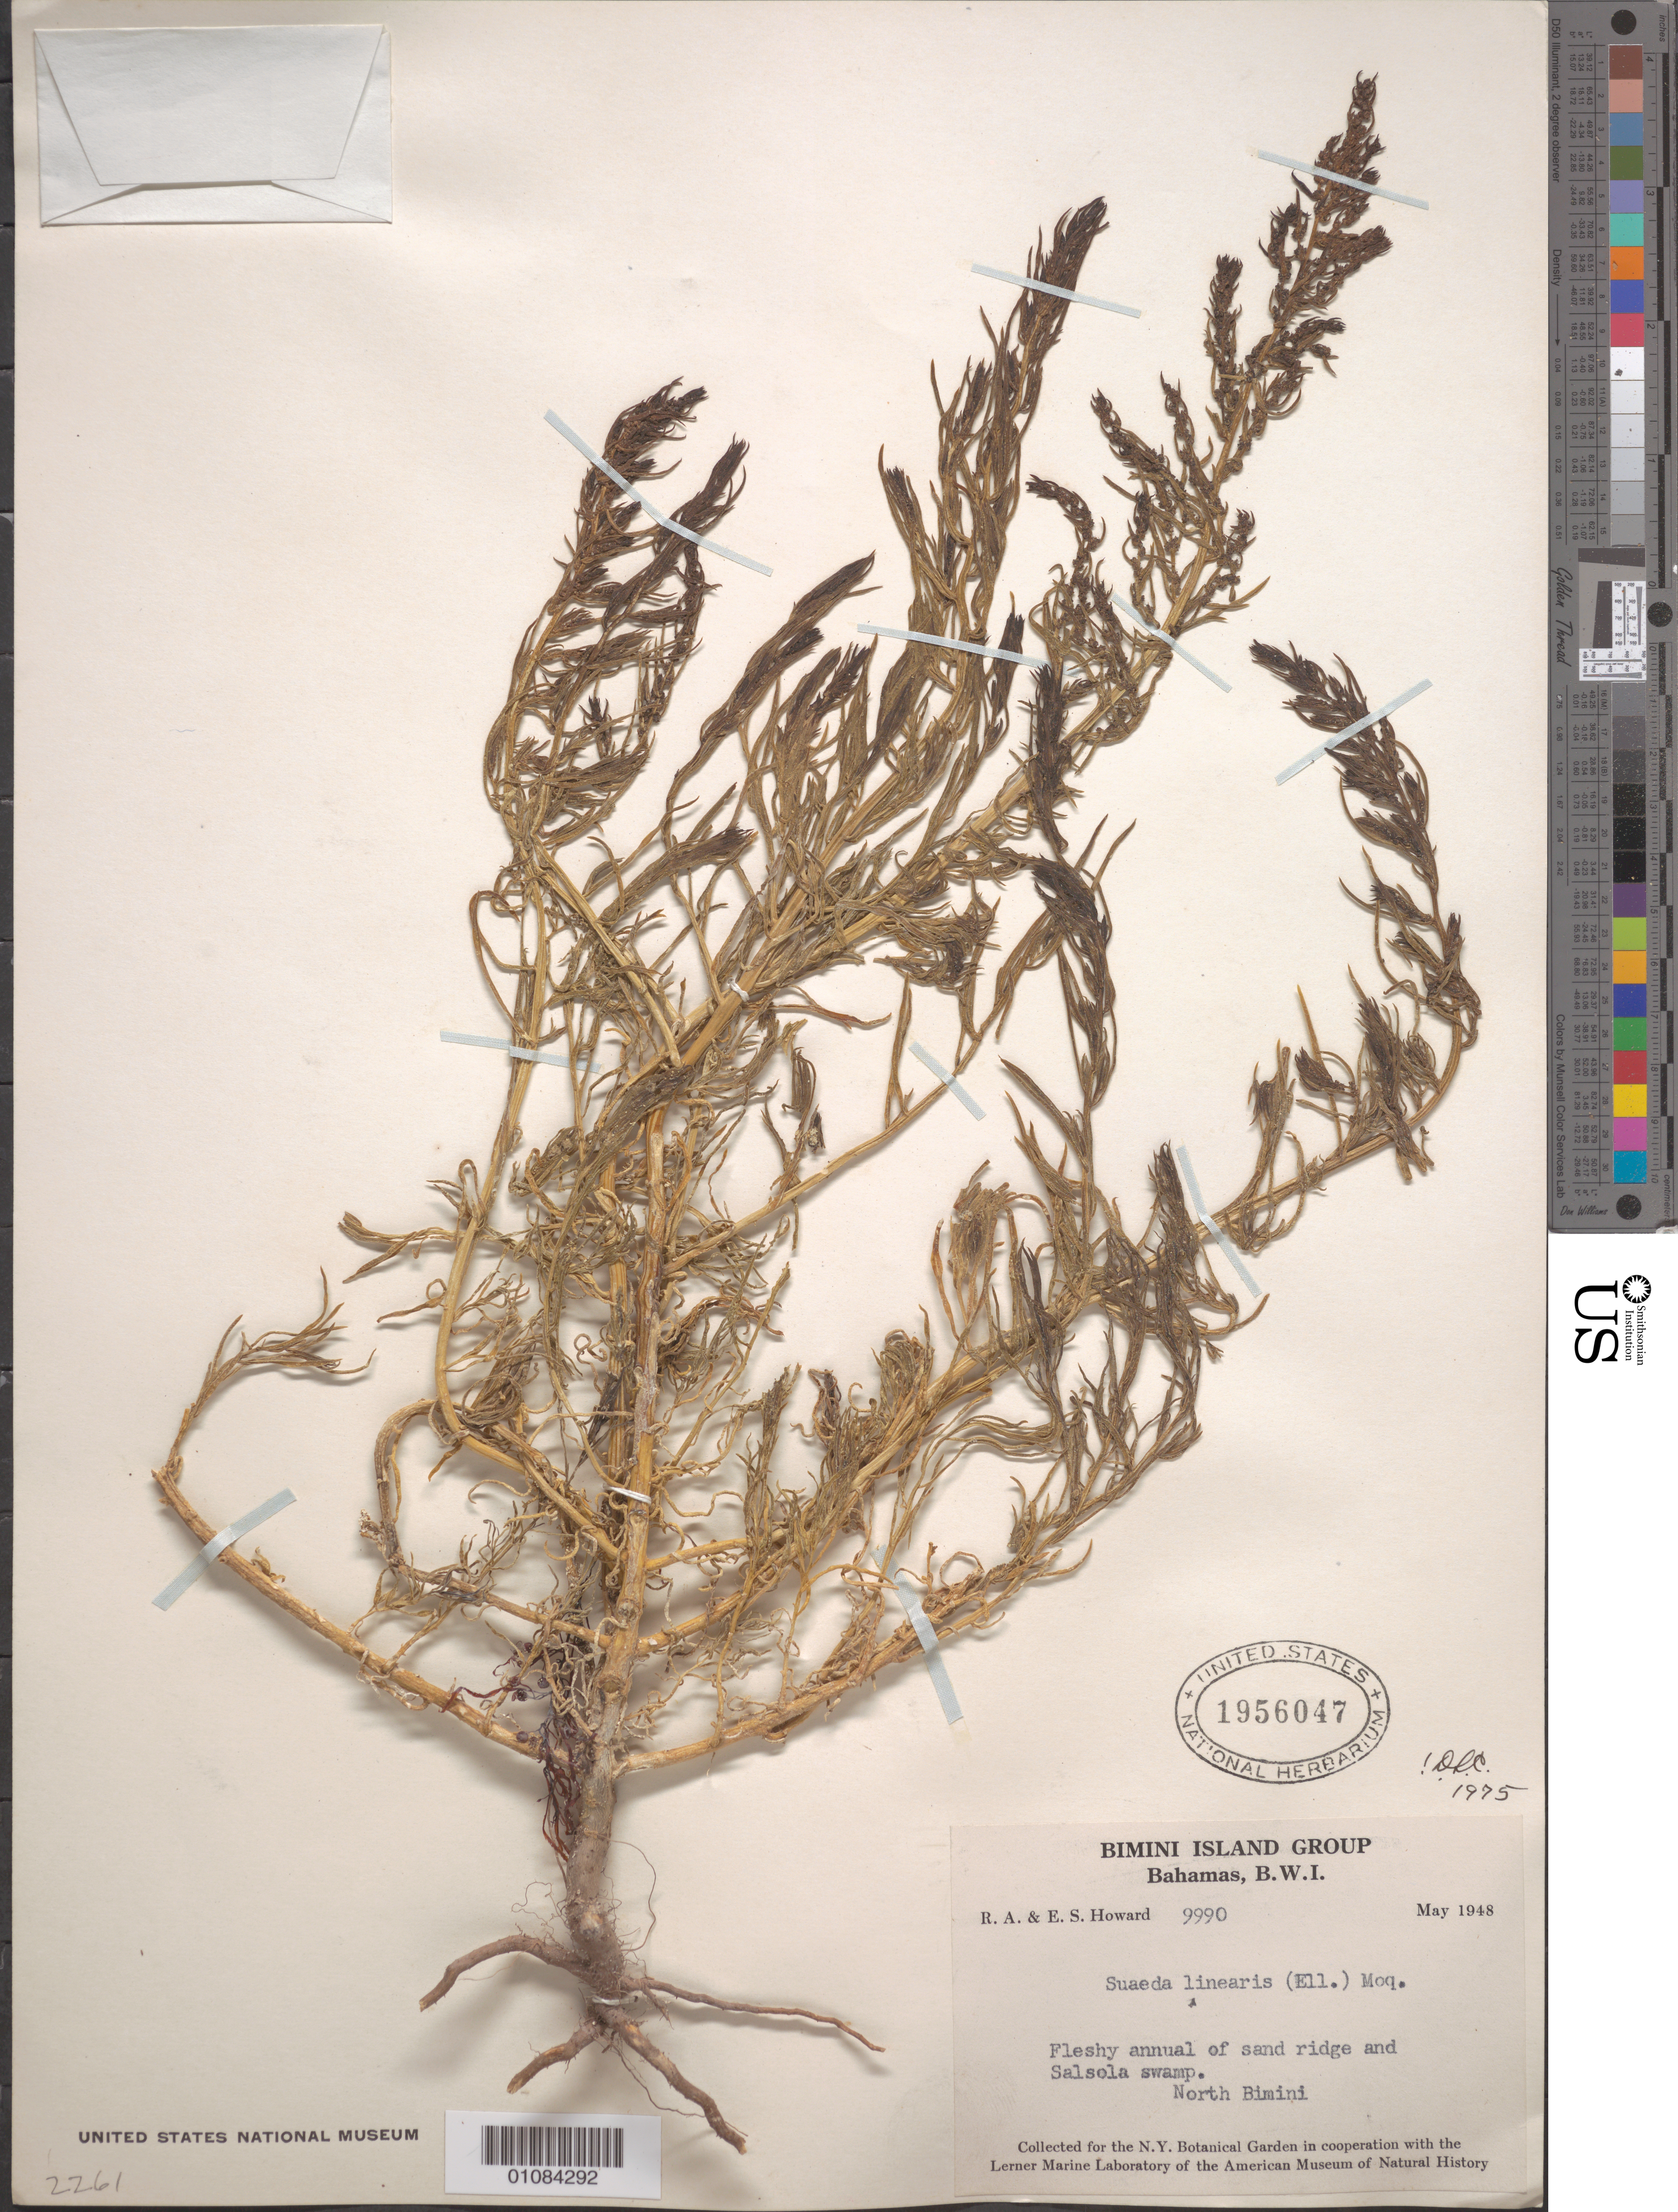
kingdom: Plantae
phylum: Tracheophyta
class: Magnoliopsida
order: Caryophyllales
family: Amaranthaceae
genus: Suaeda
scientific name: Suaeda linearis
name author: (Elliott) Moq.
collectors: E. S. Howard & R. A. Howard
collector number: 9990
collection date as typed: May 1948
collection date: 1948-05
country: Bahamas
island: North Bimini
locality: North Bimini, Salsola swamp.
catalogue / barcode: US 1956047